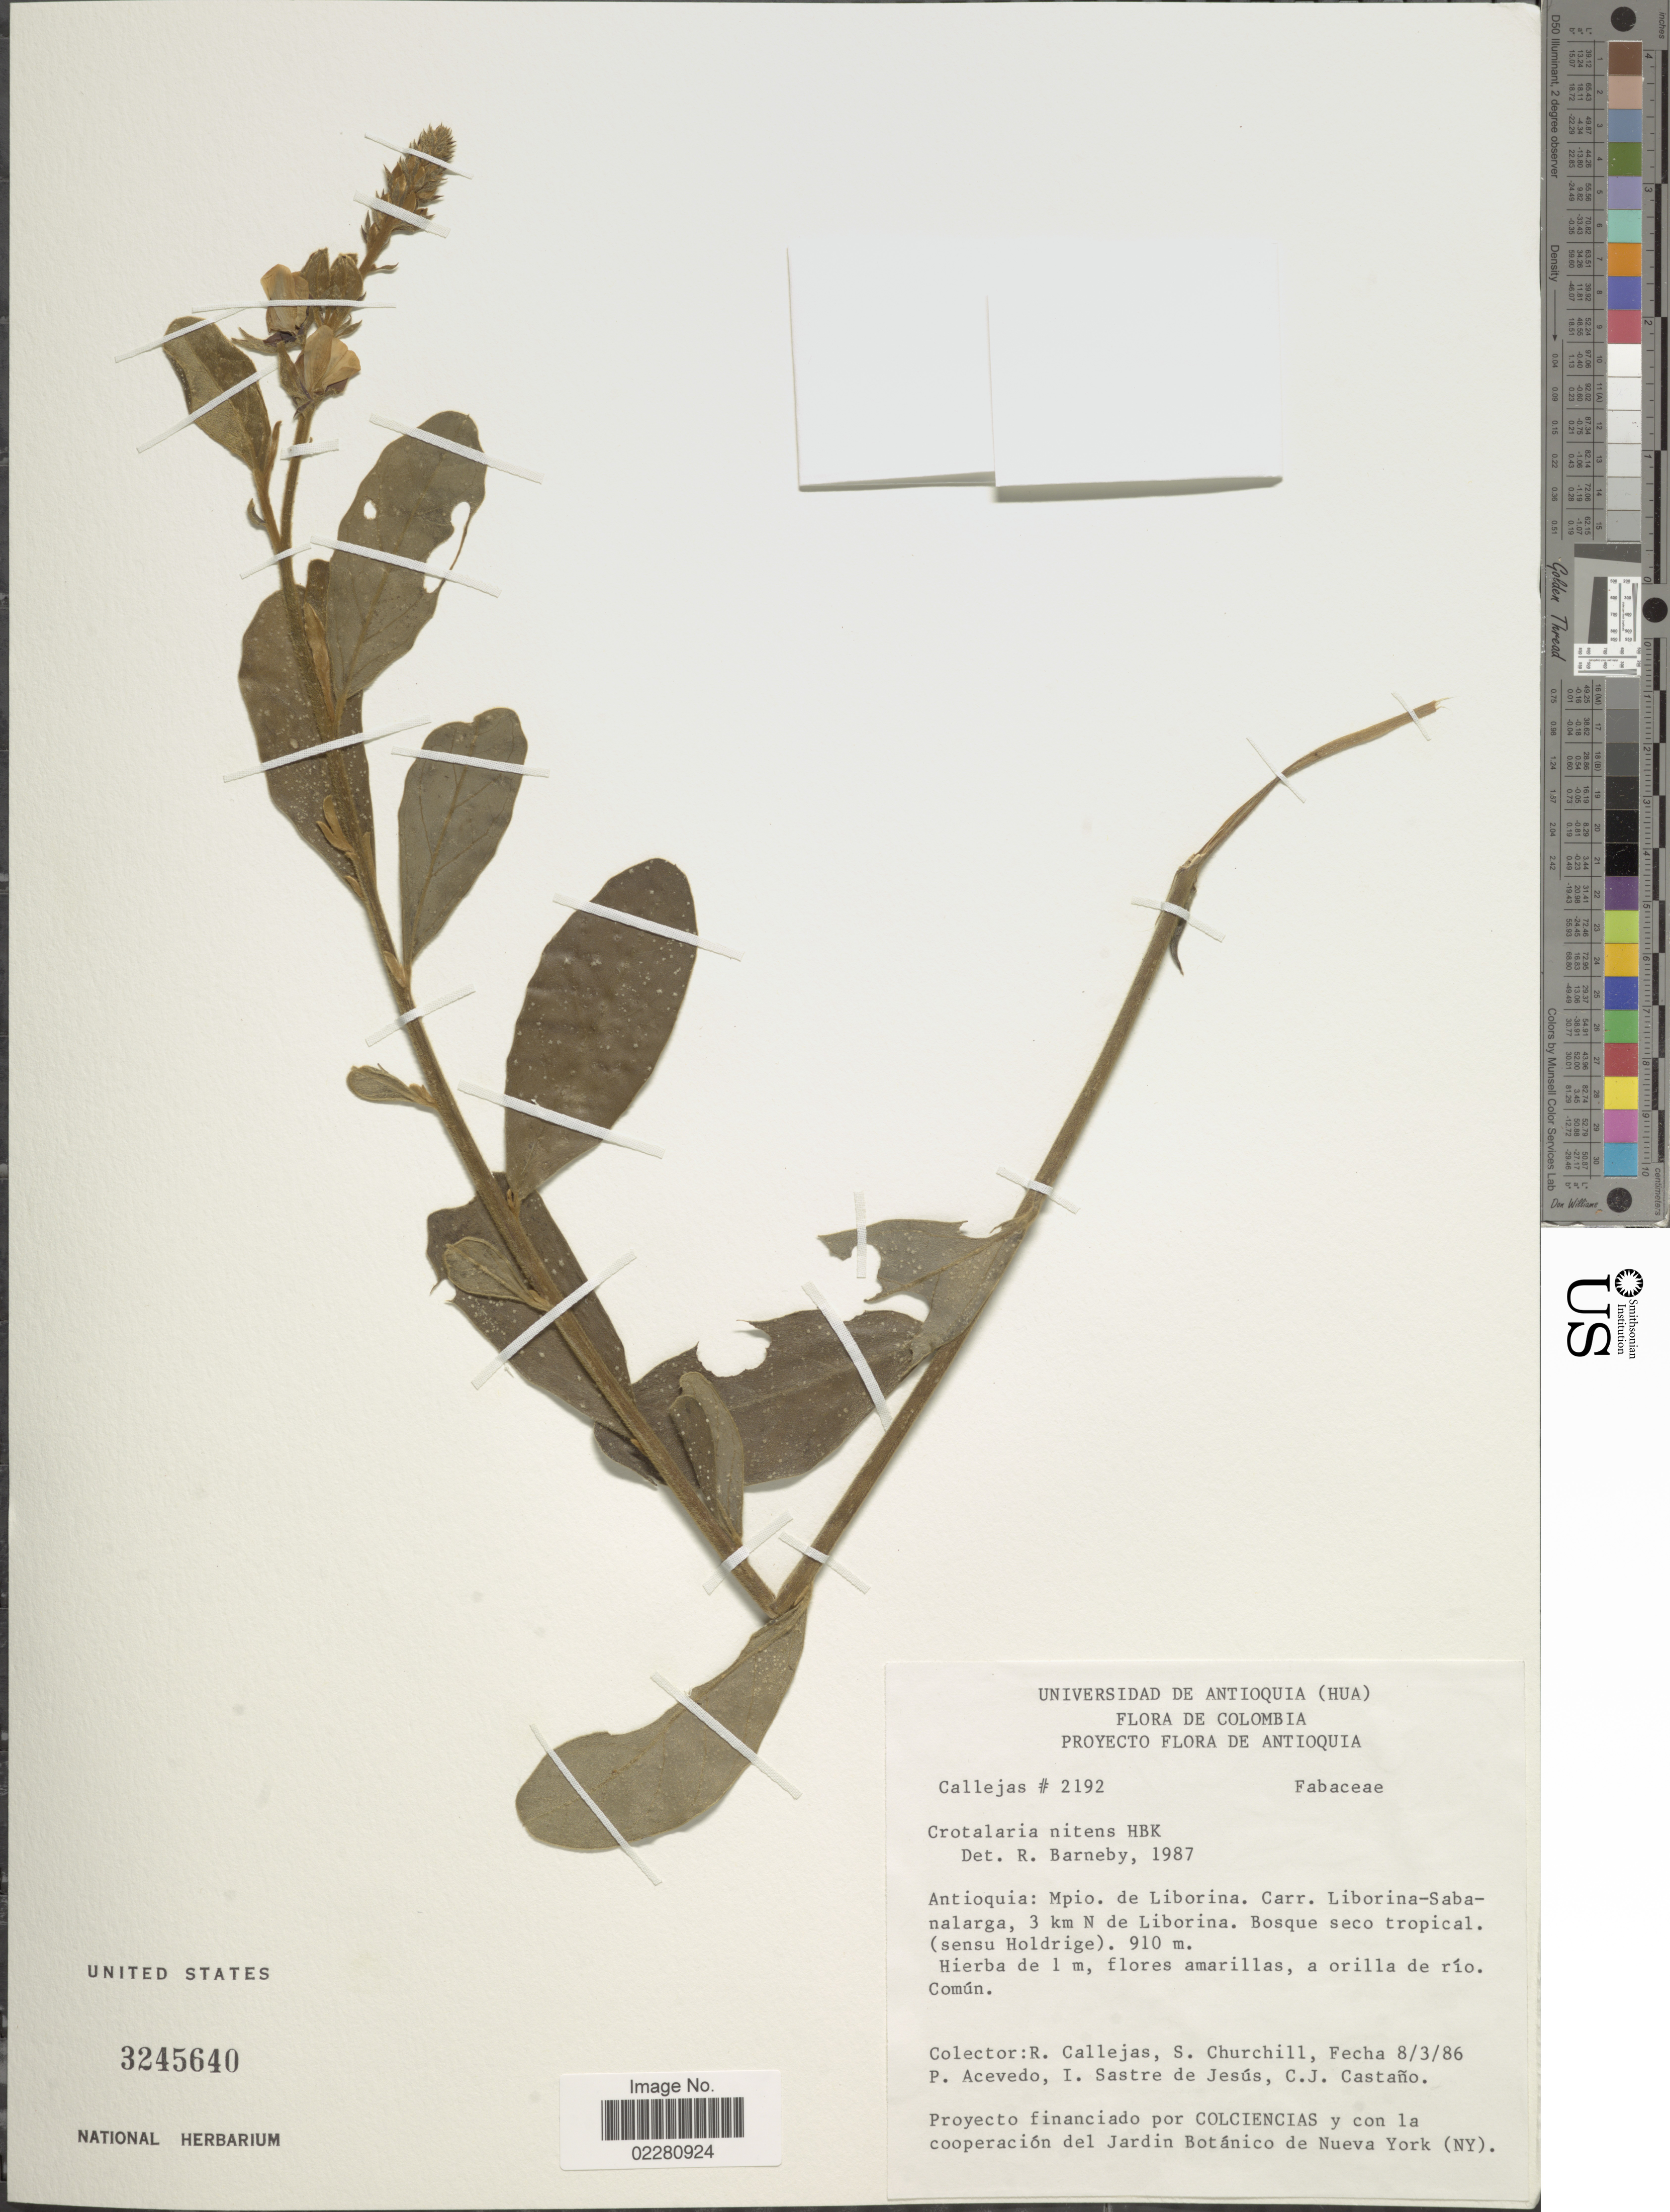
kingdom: Plantae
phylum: Tracheophyta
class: Magnoliopsida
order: Fabales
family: Fabaceae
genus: Crotalaria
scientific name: Crotalaria nitens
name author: Kunth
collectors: R. Callejas, S. Churchill, P. Acevedo-Rodr., I. Sastre-de Jesús & C. Castaño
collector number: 2192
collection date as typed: Transcribed d/m/y: 8/3/86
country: Colombia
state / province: Antioquia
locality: Mpio. de Liborina, Carr. Liborina-Sabanalarga, 3 km N de Liborina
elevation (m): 910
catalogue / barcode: US 3245640